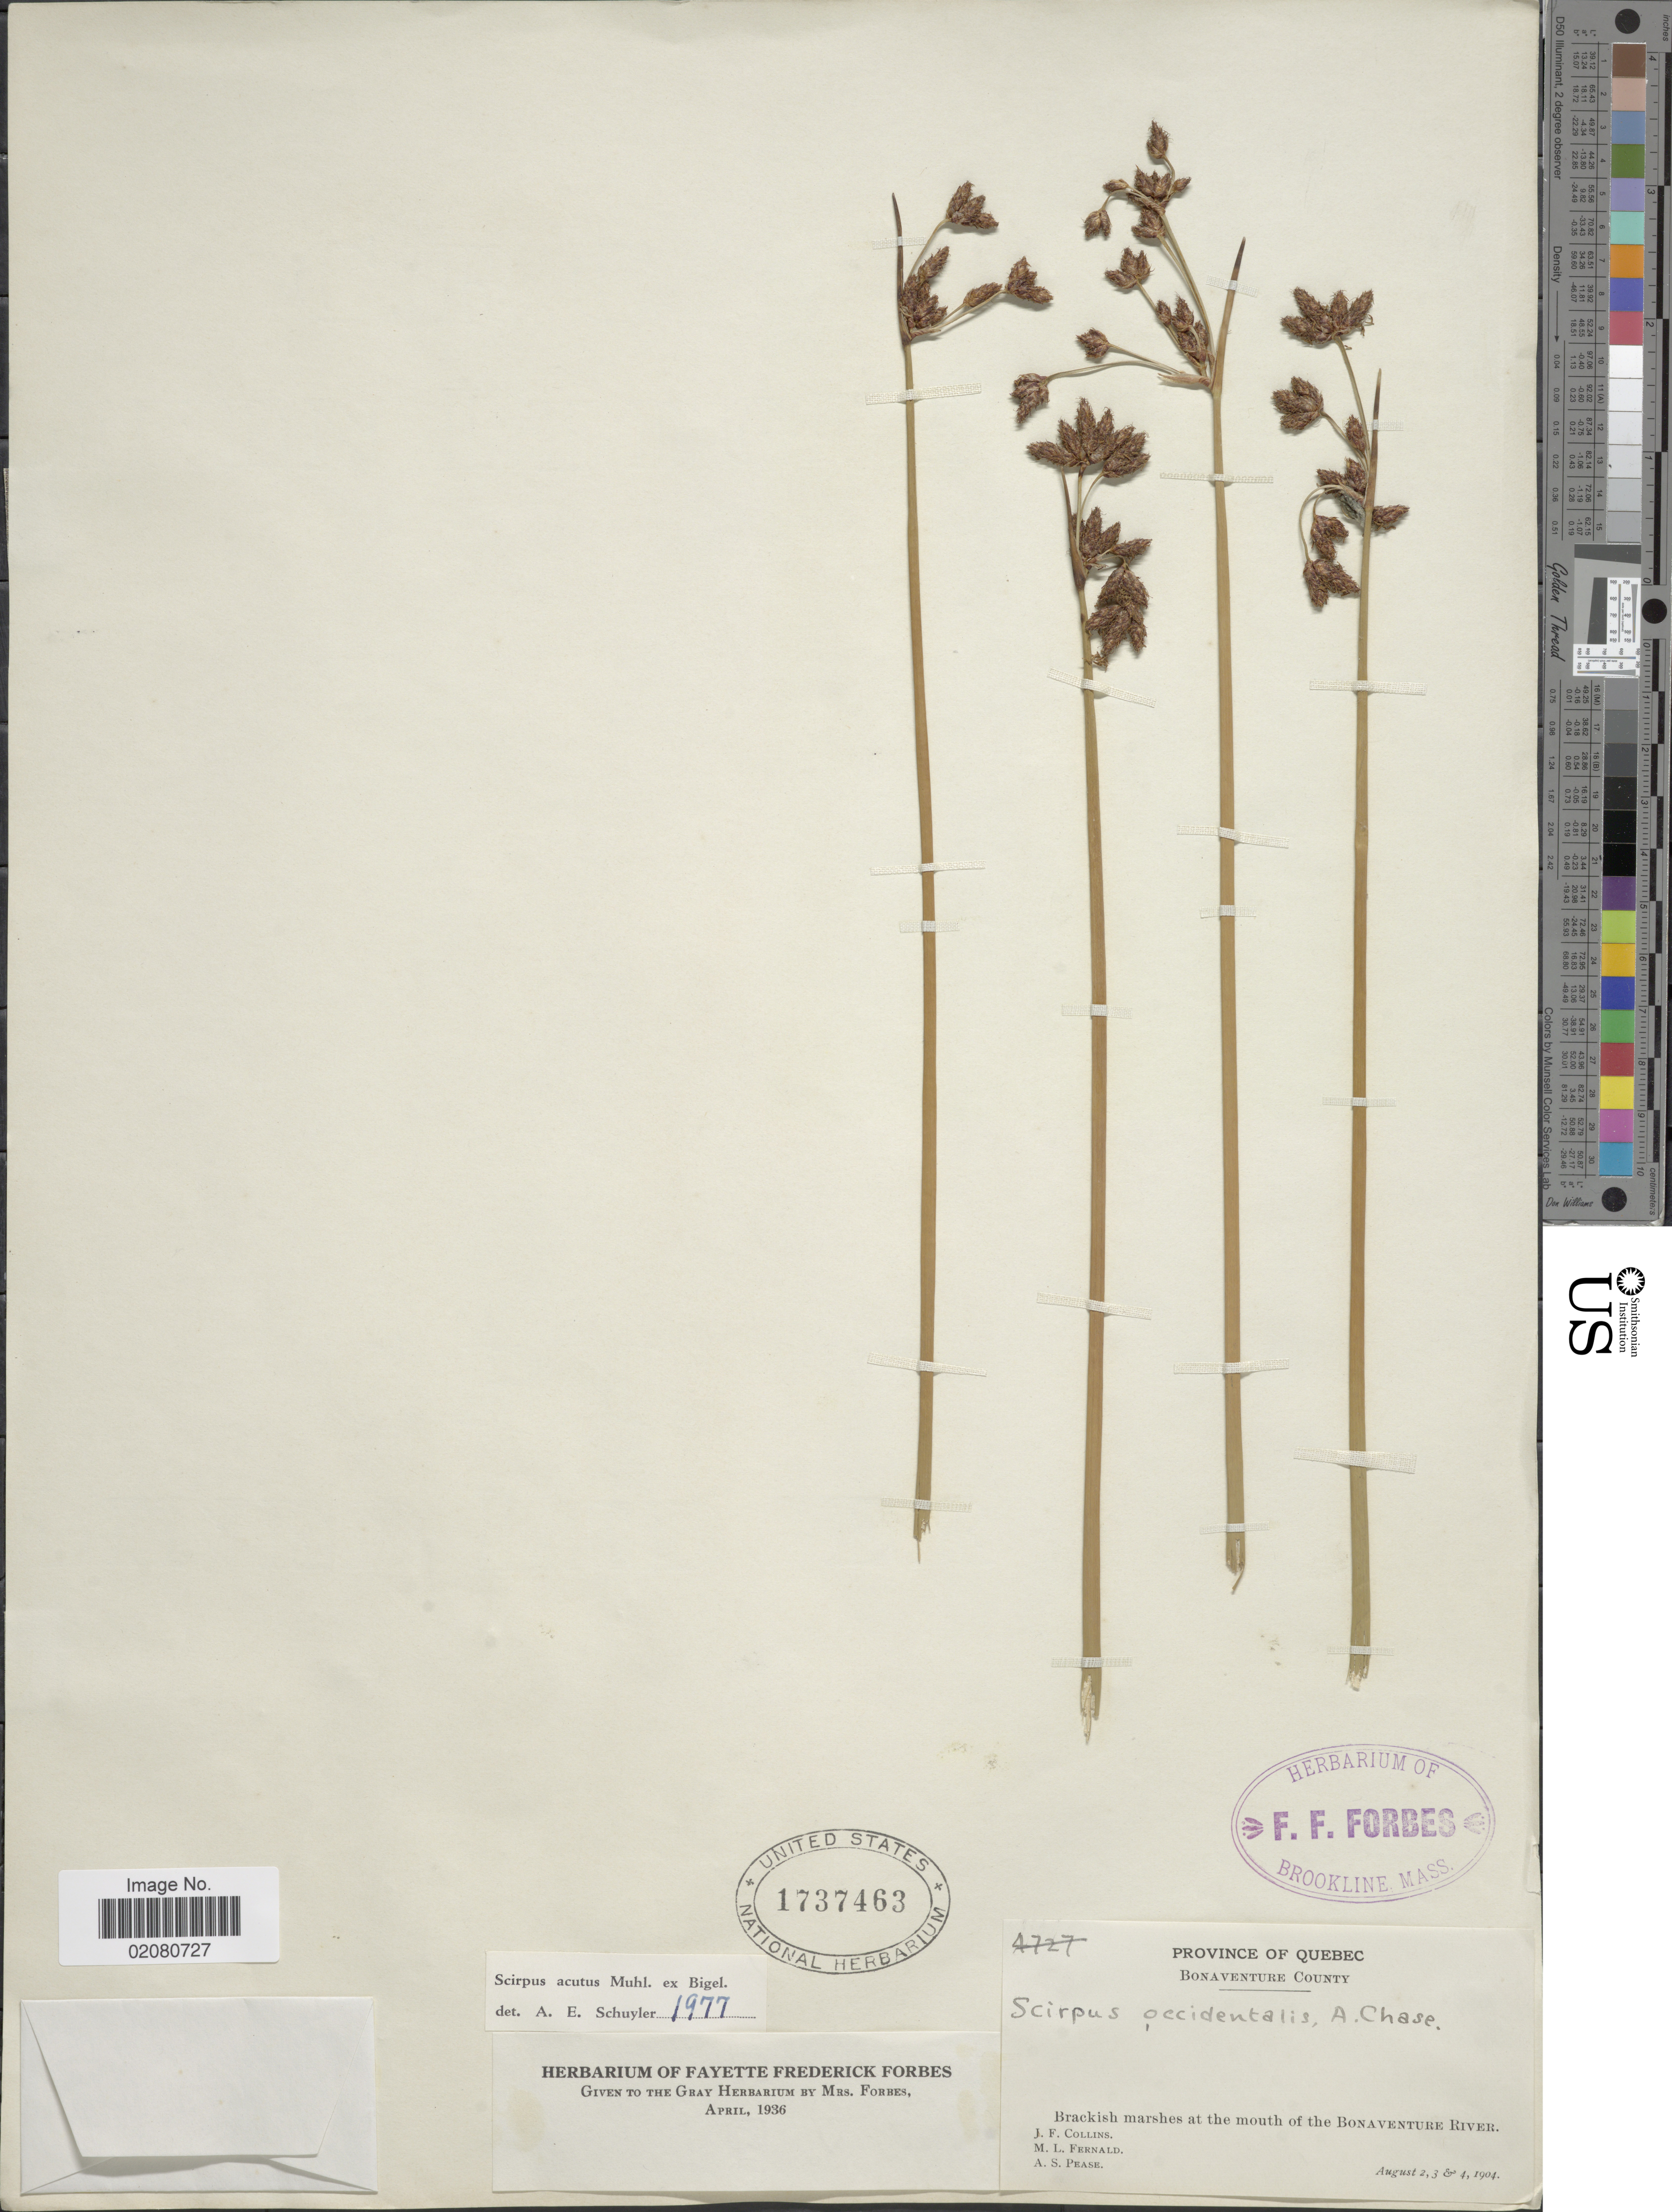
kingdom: Plantae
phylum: Tracheophyta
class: Liliopsida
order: Poales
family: Cyperaceae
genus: Schoenoplectus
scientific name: Schoenoplectus acutus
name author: (Muhl. ex Bigelow) Á. Löve & D. Löve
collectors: J. Collins, M. L. Fernald & A. S. Pease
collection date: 1904-08-02/1904-08-04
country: Canada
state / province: Quebec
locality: Bonaventure County. Brakish marshes at the mouth of the Bonaventure River.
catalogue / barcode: US 1737463